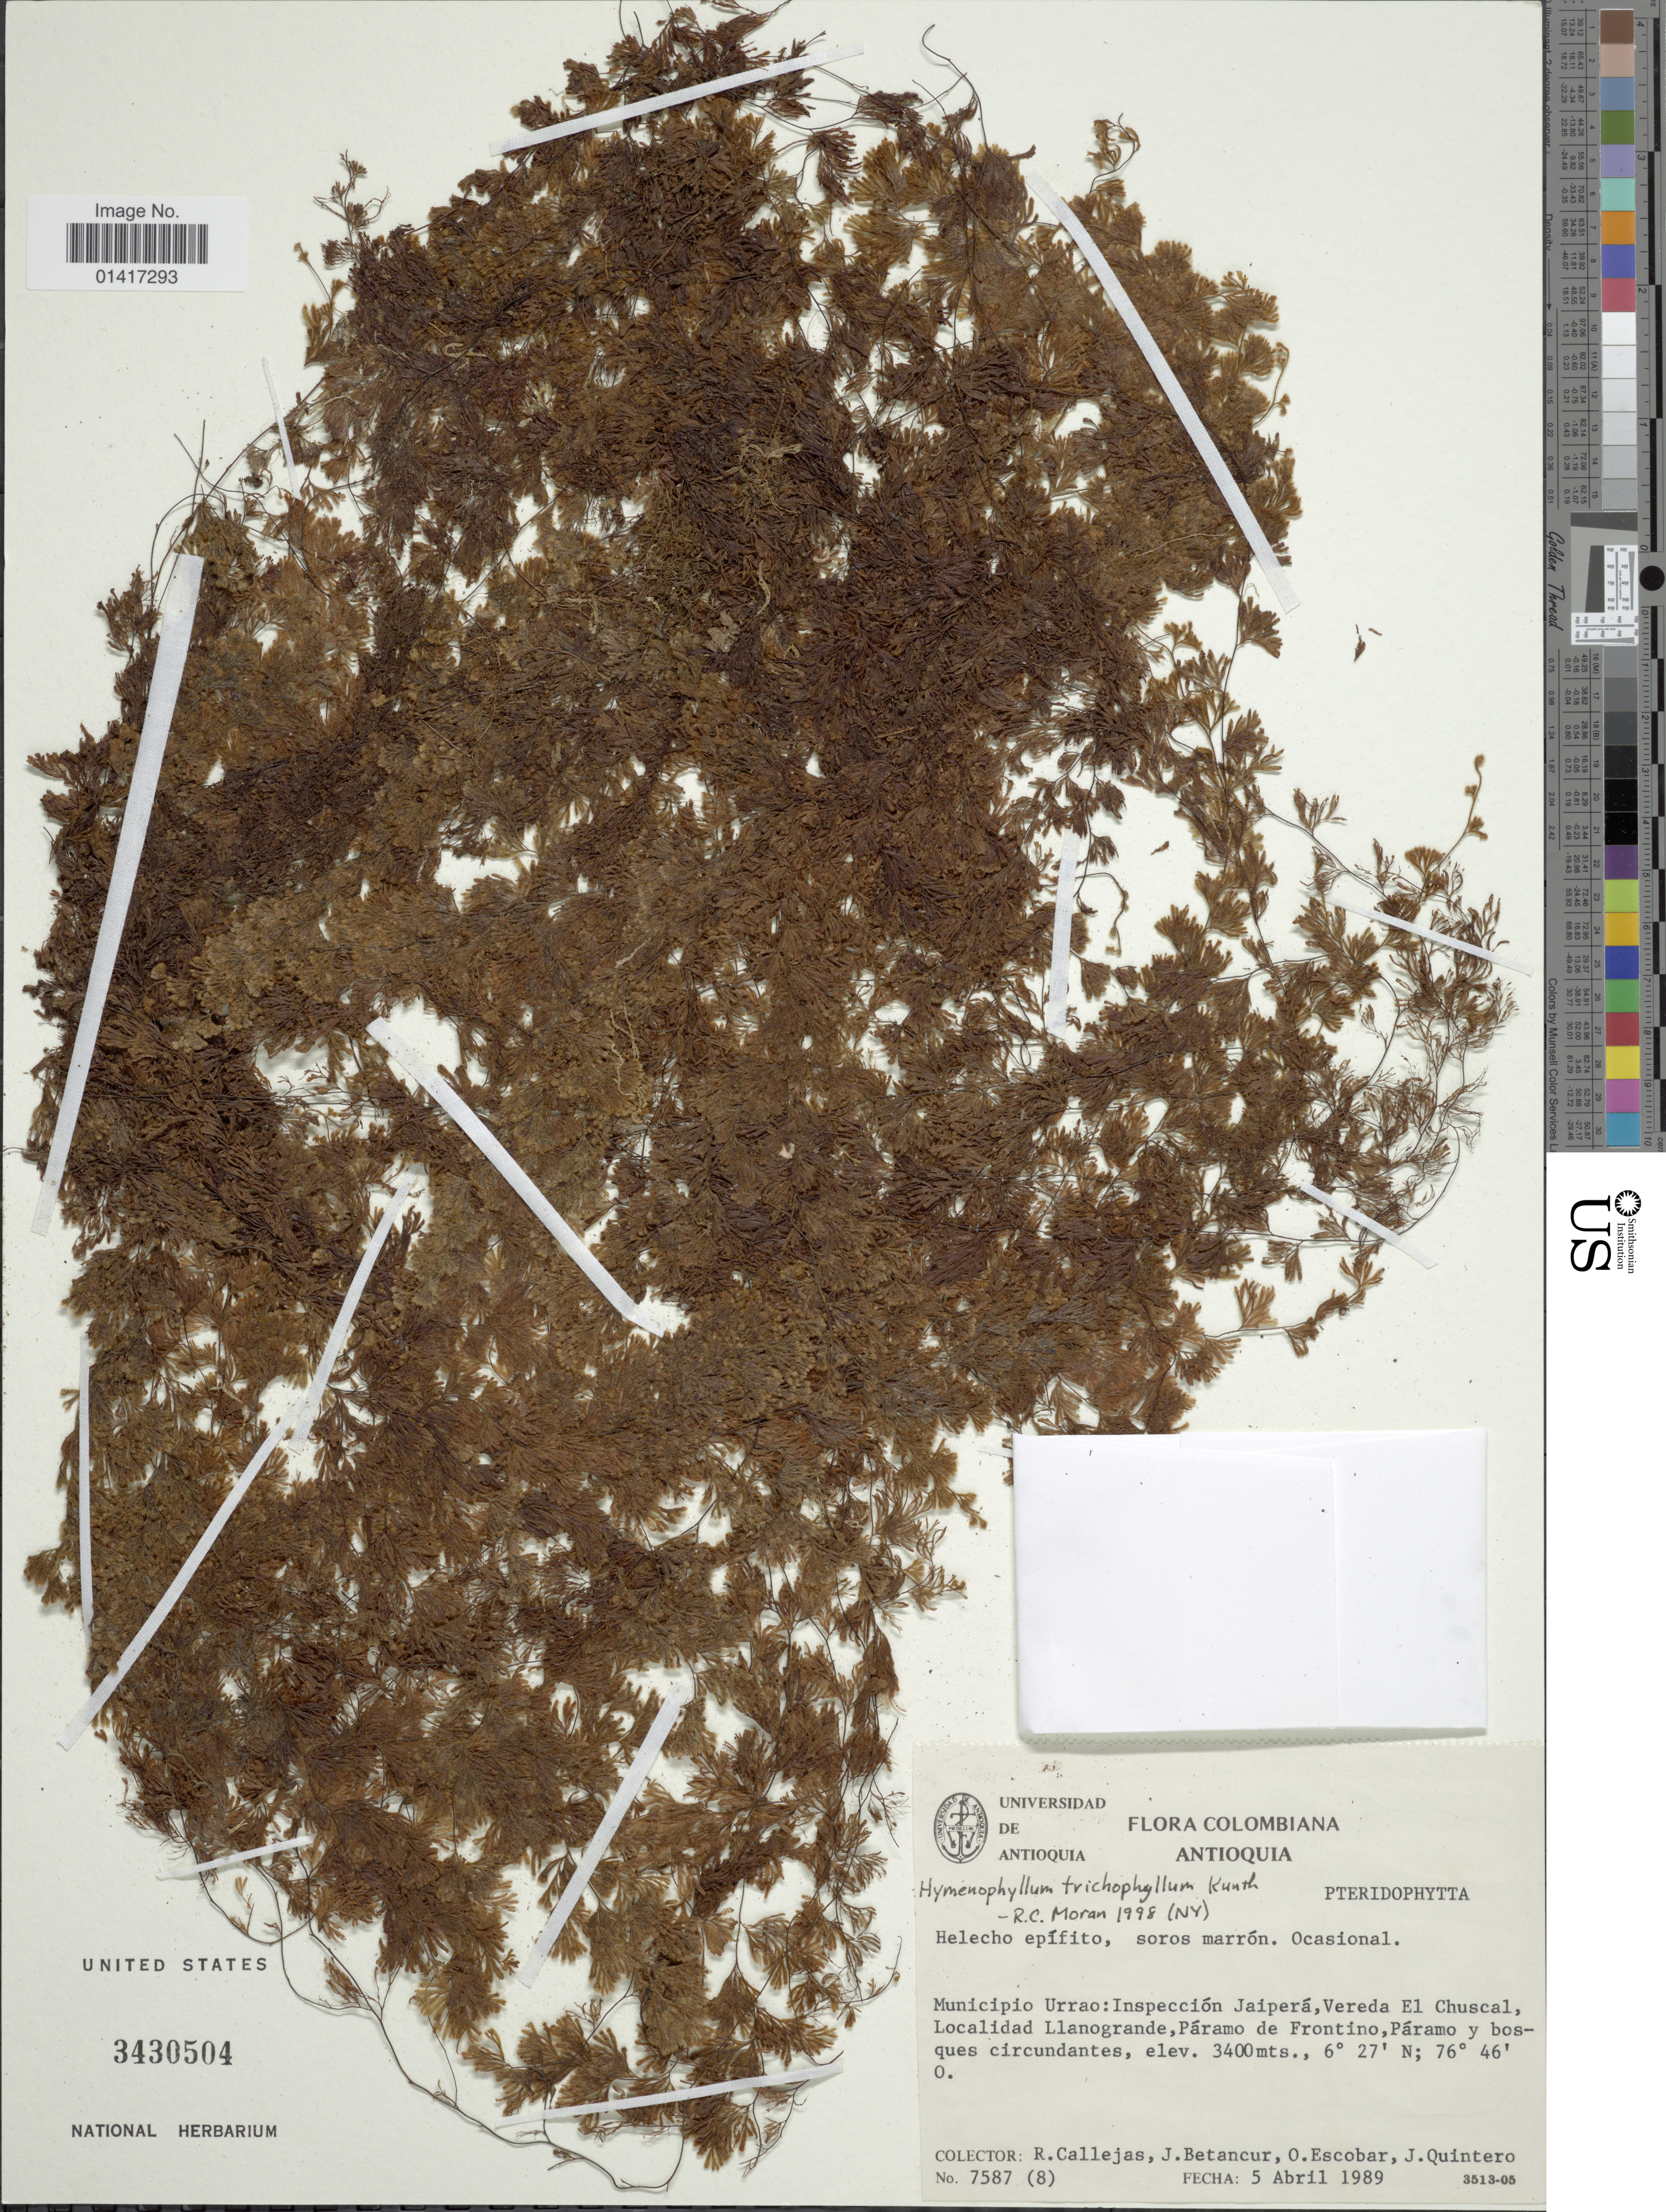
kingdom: Plantae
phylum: Tracheophyta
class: Polypodiopsida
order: Hymenophyllales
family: Hymenophyllaceae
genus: Hymenophyllum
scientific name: Hymenophyllum trichophyllum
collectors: R. Callejas, J. Betancur, O. D. Escobar & J. Quintero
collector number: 7587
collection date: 1989-04-05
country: Colombia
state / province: Antioquia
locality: Municipio Urrao: Inspeccion Jaipera, Vereda El Chuscal, Localidad Llanogrande, Paramo de Frontino, Paramo y bosques circundantes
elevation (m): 3400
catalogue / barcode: US 3430504